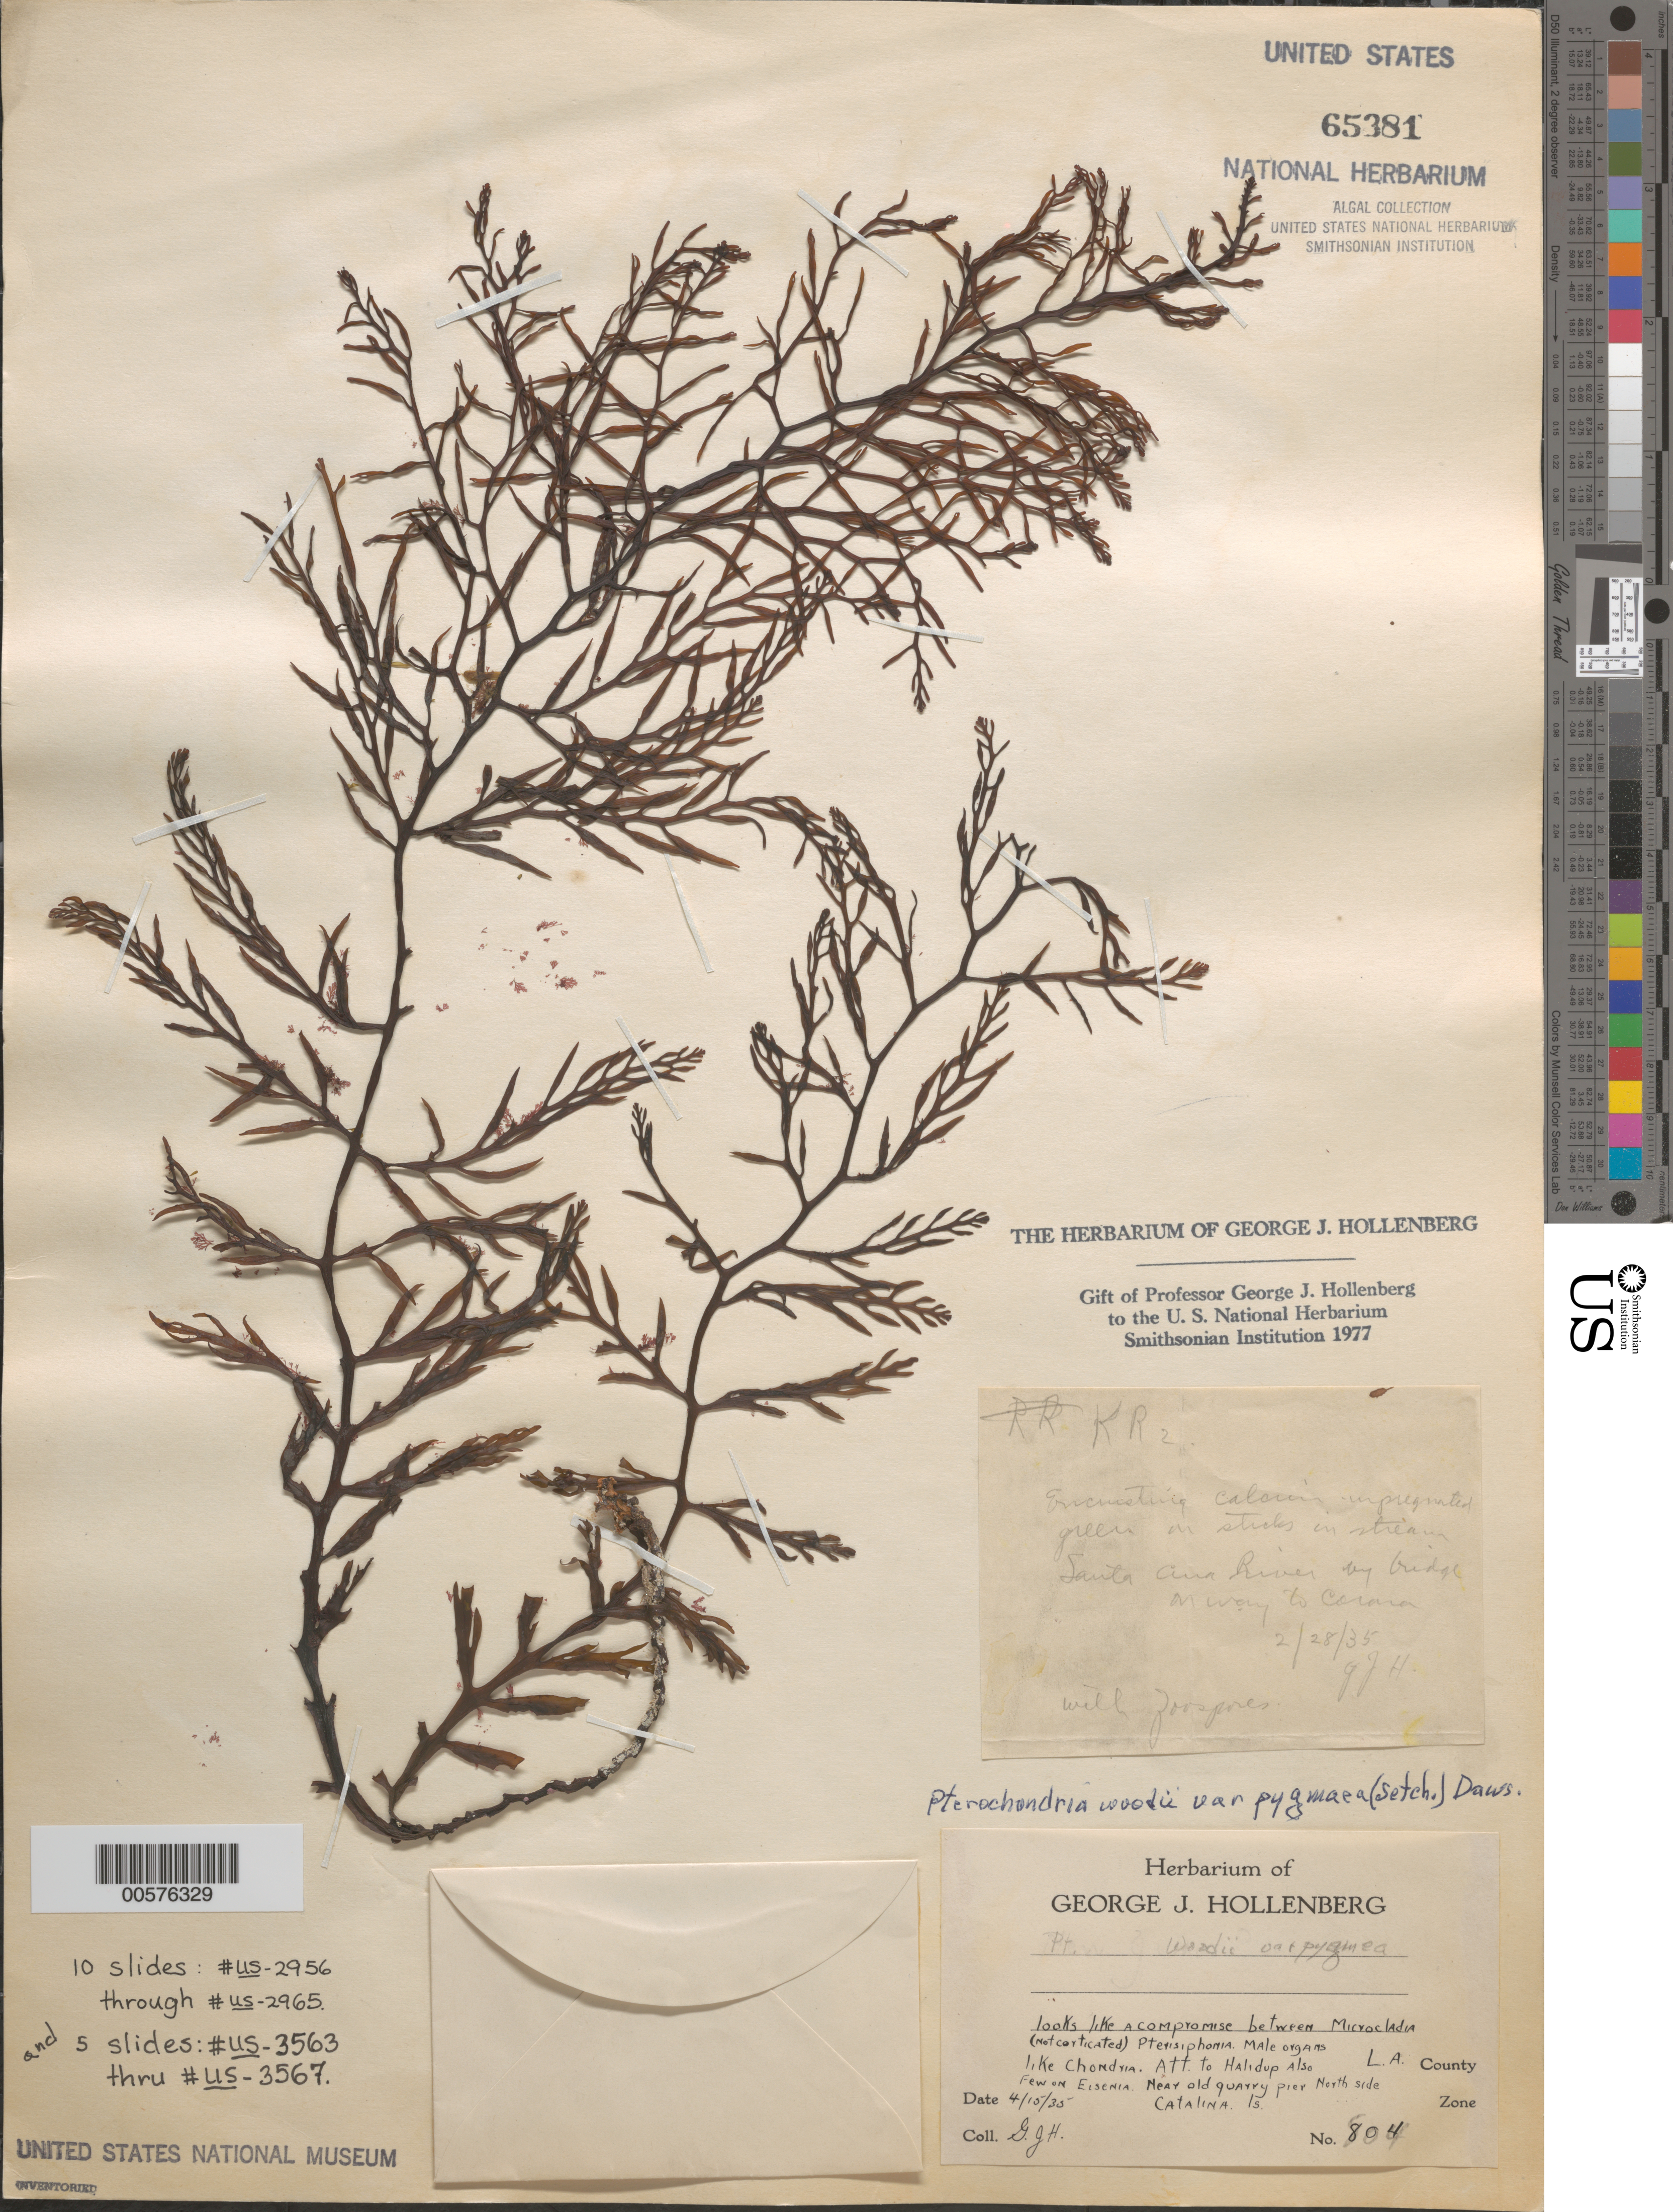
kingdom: Plantae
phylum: Rhodophyta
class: Florideophyceae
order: Ceramiales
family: Rhodomelaceae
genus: Pterochondria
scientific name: Pterochondria woodii var. pygmaea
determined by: Hollenberg, George J.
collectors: G. Hollenberg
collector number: GJH 804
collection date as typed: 15 Apr 1935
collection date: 1935-04-15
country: United States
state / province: California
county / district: Los Angeles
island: Santa Catalina Island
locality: East of Isthmus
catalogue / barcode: US 65381